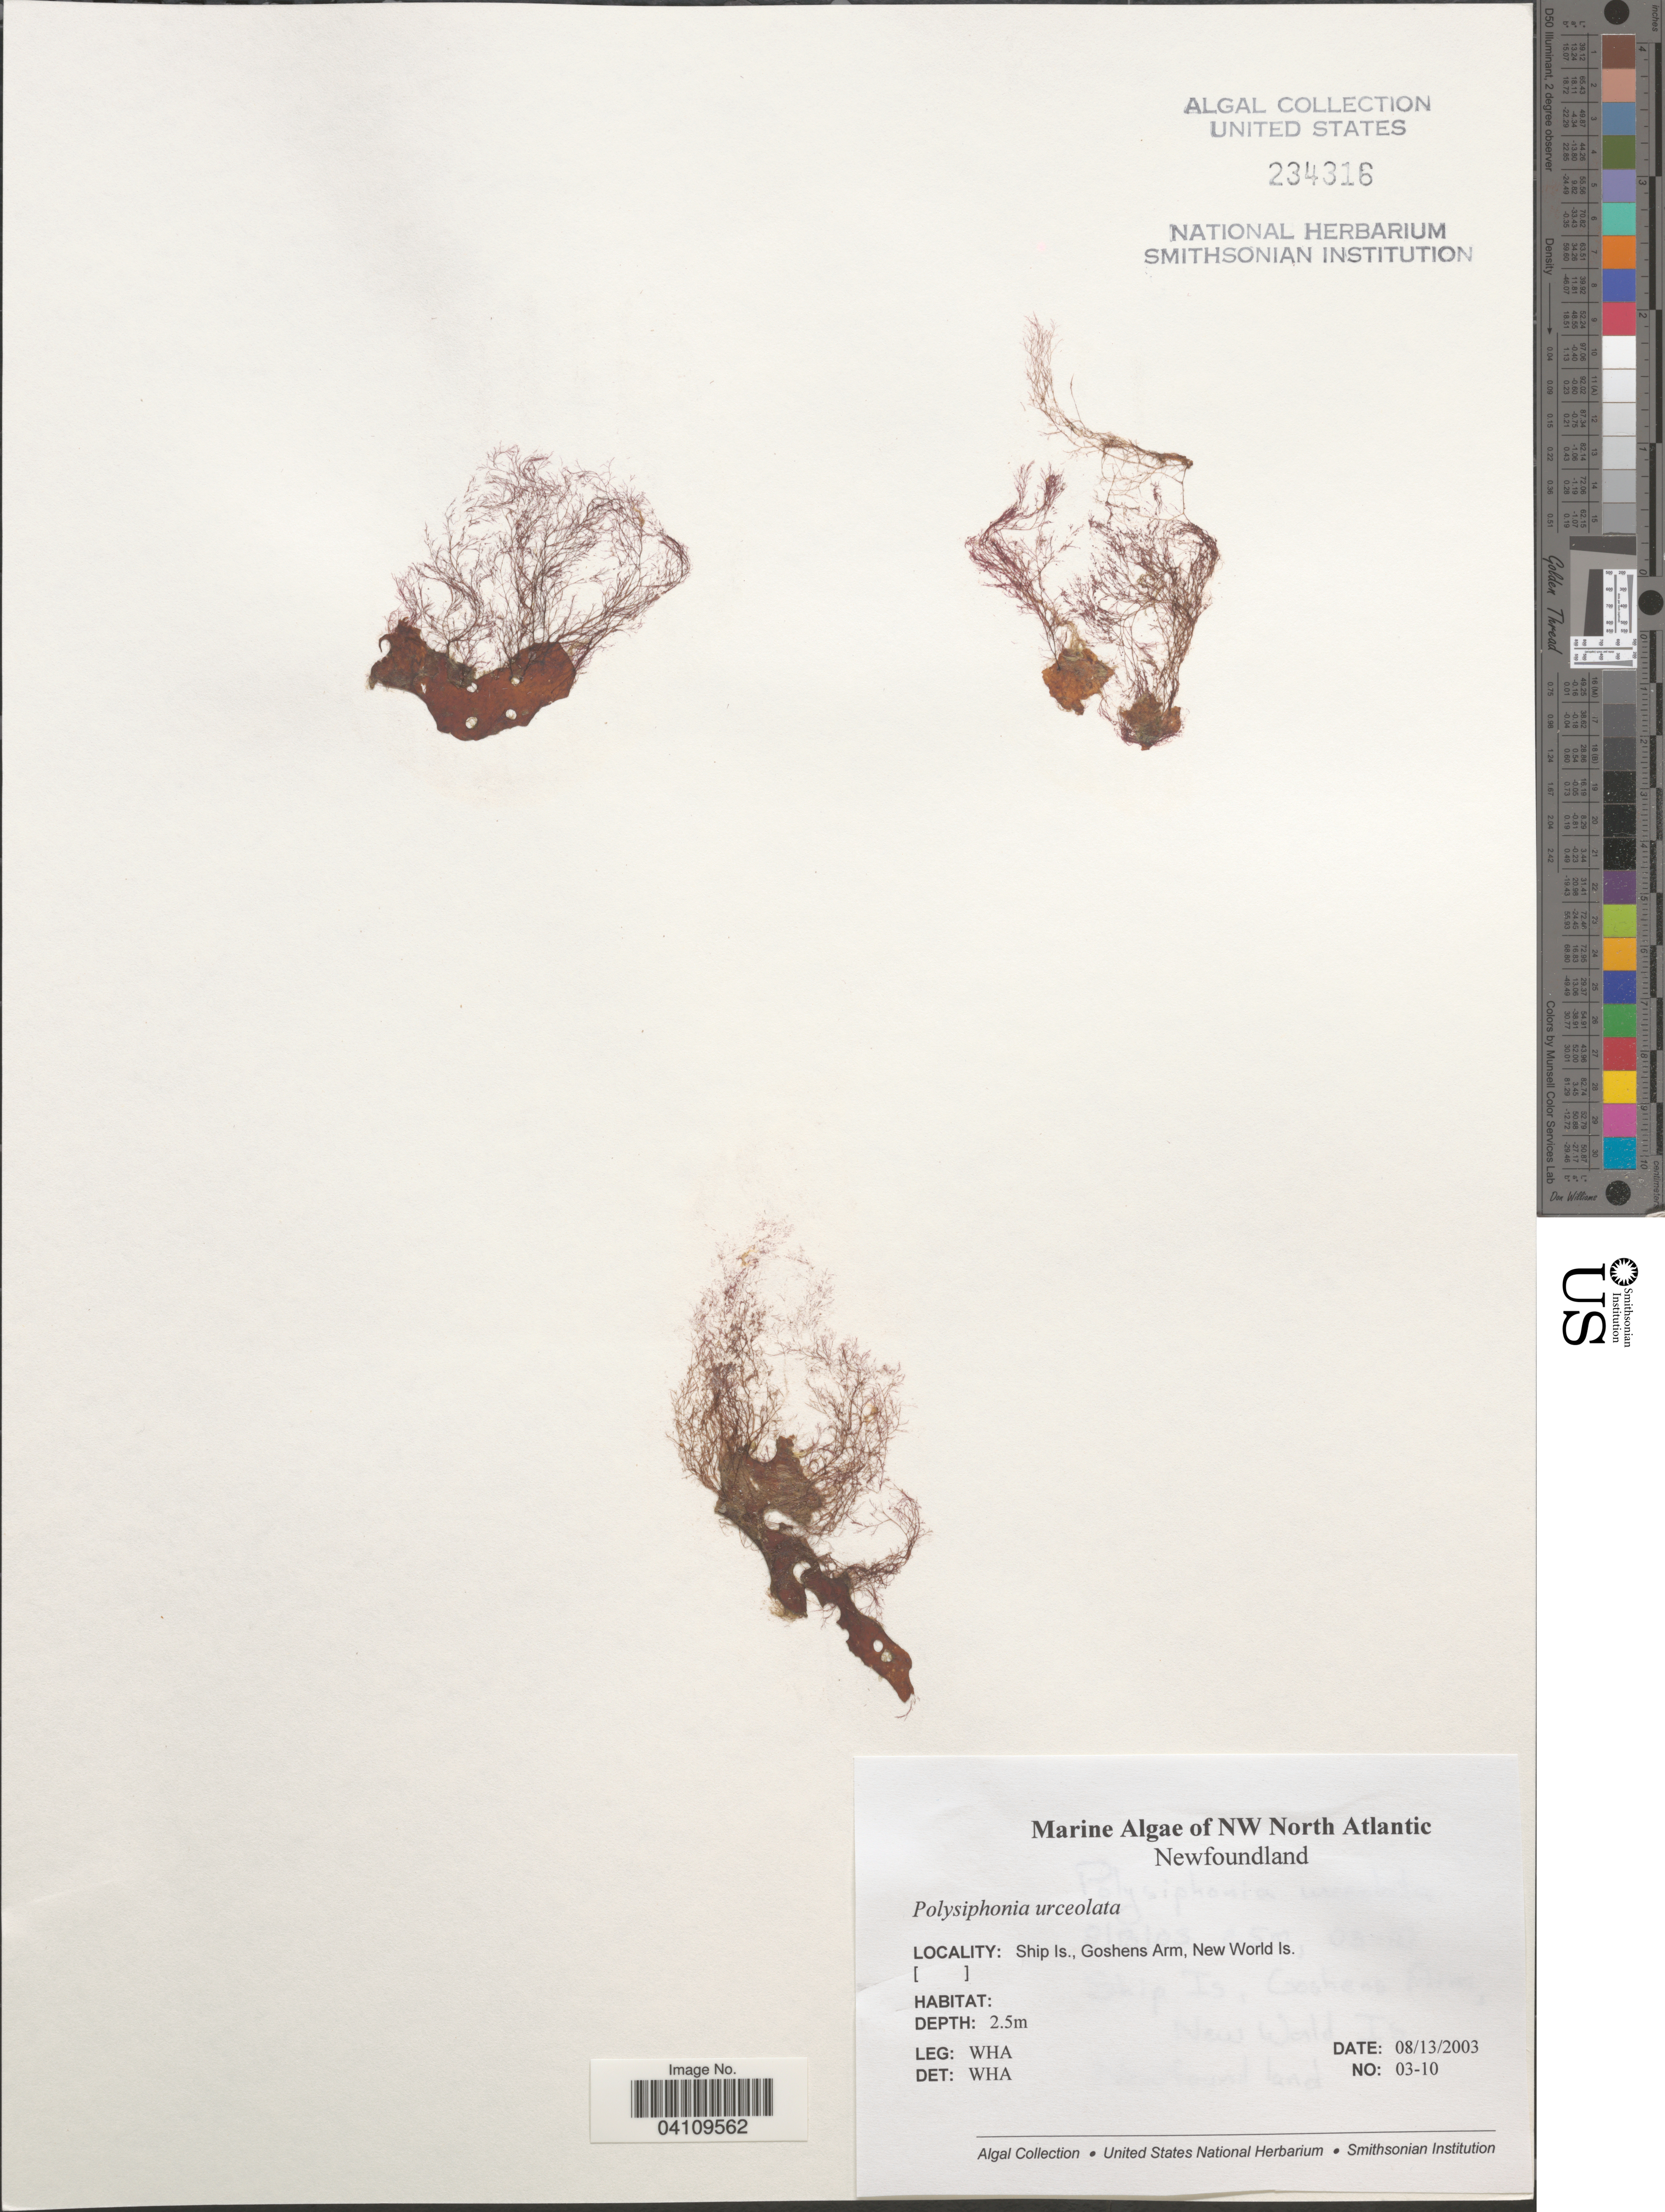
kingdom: Plantae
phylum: Rhodophyta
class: Florideophyceae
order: Ceramiales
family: Rhodomelaceae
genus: Polysiphonia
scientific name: Polysiphonia urceolata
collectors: W. H. Adey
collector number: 03-10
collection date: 2003-08-13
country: Canada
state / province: Newfoundland and Labrador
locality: NW North Atlantic. Ship Is., Goshens Arm, New World Is.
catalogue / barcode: US 234316